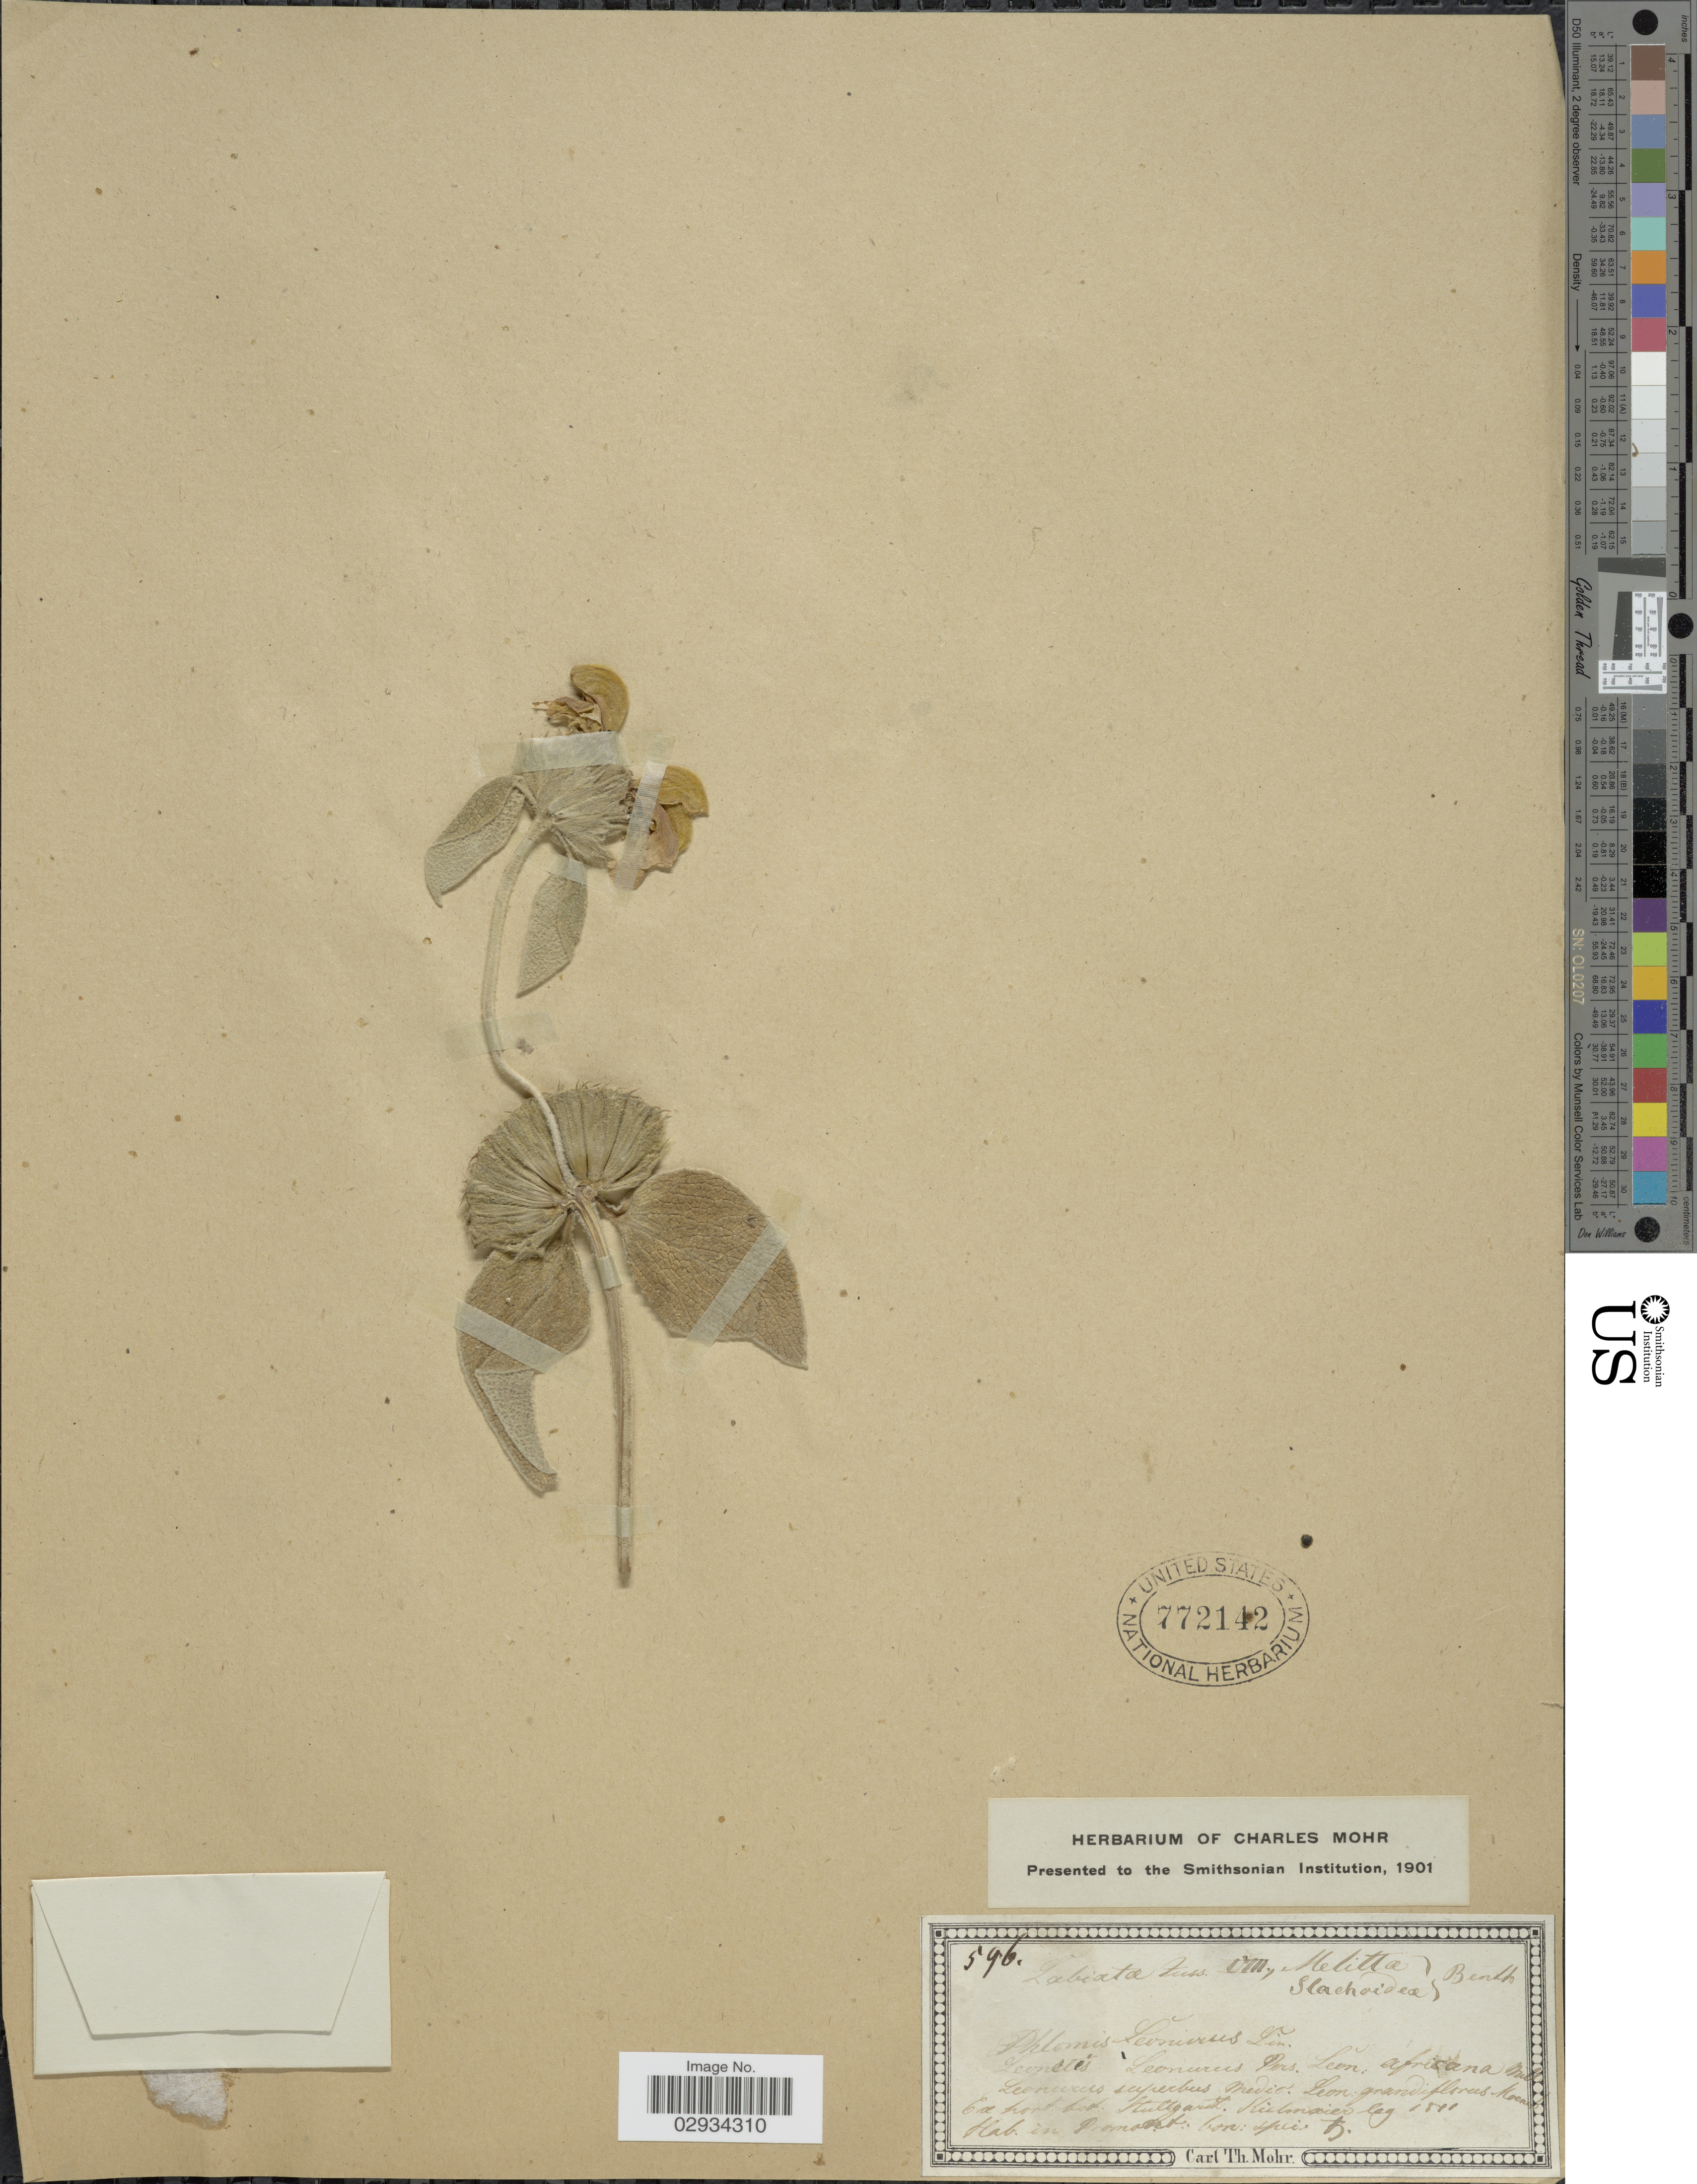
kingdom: Plantae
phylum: Tracheophyta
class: Magnoliopsida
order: Lamiales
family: Lamiaceae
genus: Leonotis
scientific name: Leonotis leonurus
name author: (L.) R. Br.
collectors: C. T. Mohr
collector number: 596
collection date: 1800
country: Germany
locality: Ex hort. bot. Stuttgardt. Kielmaier.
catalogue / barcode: US 772142